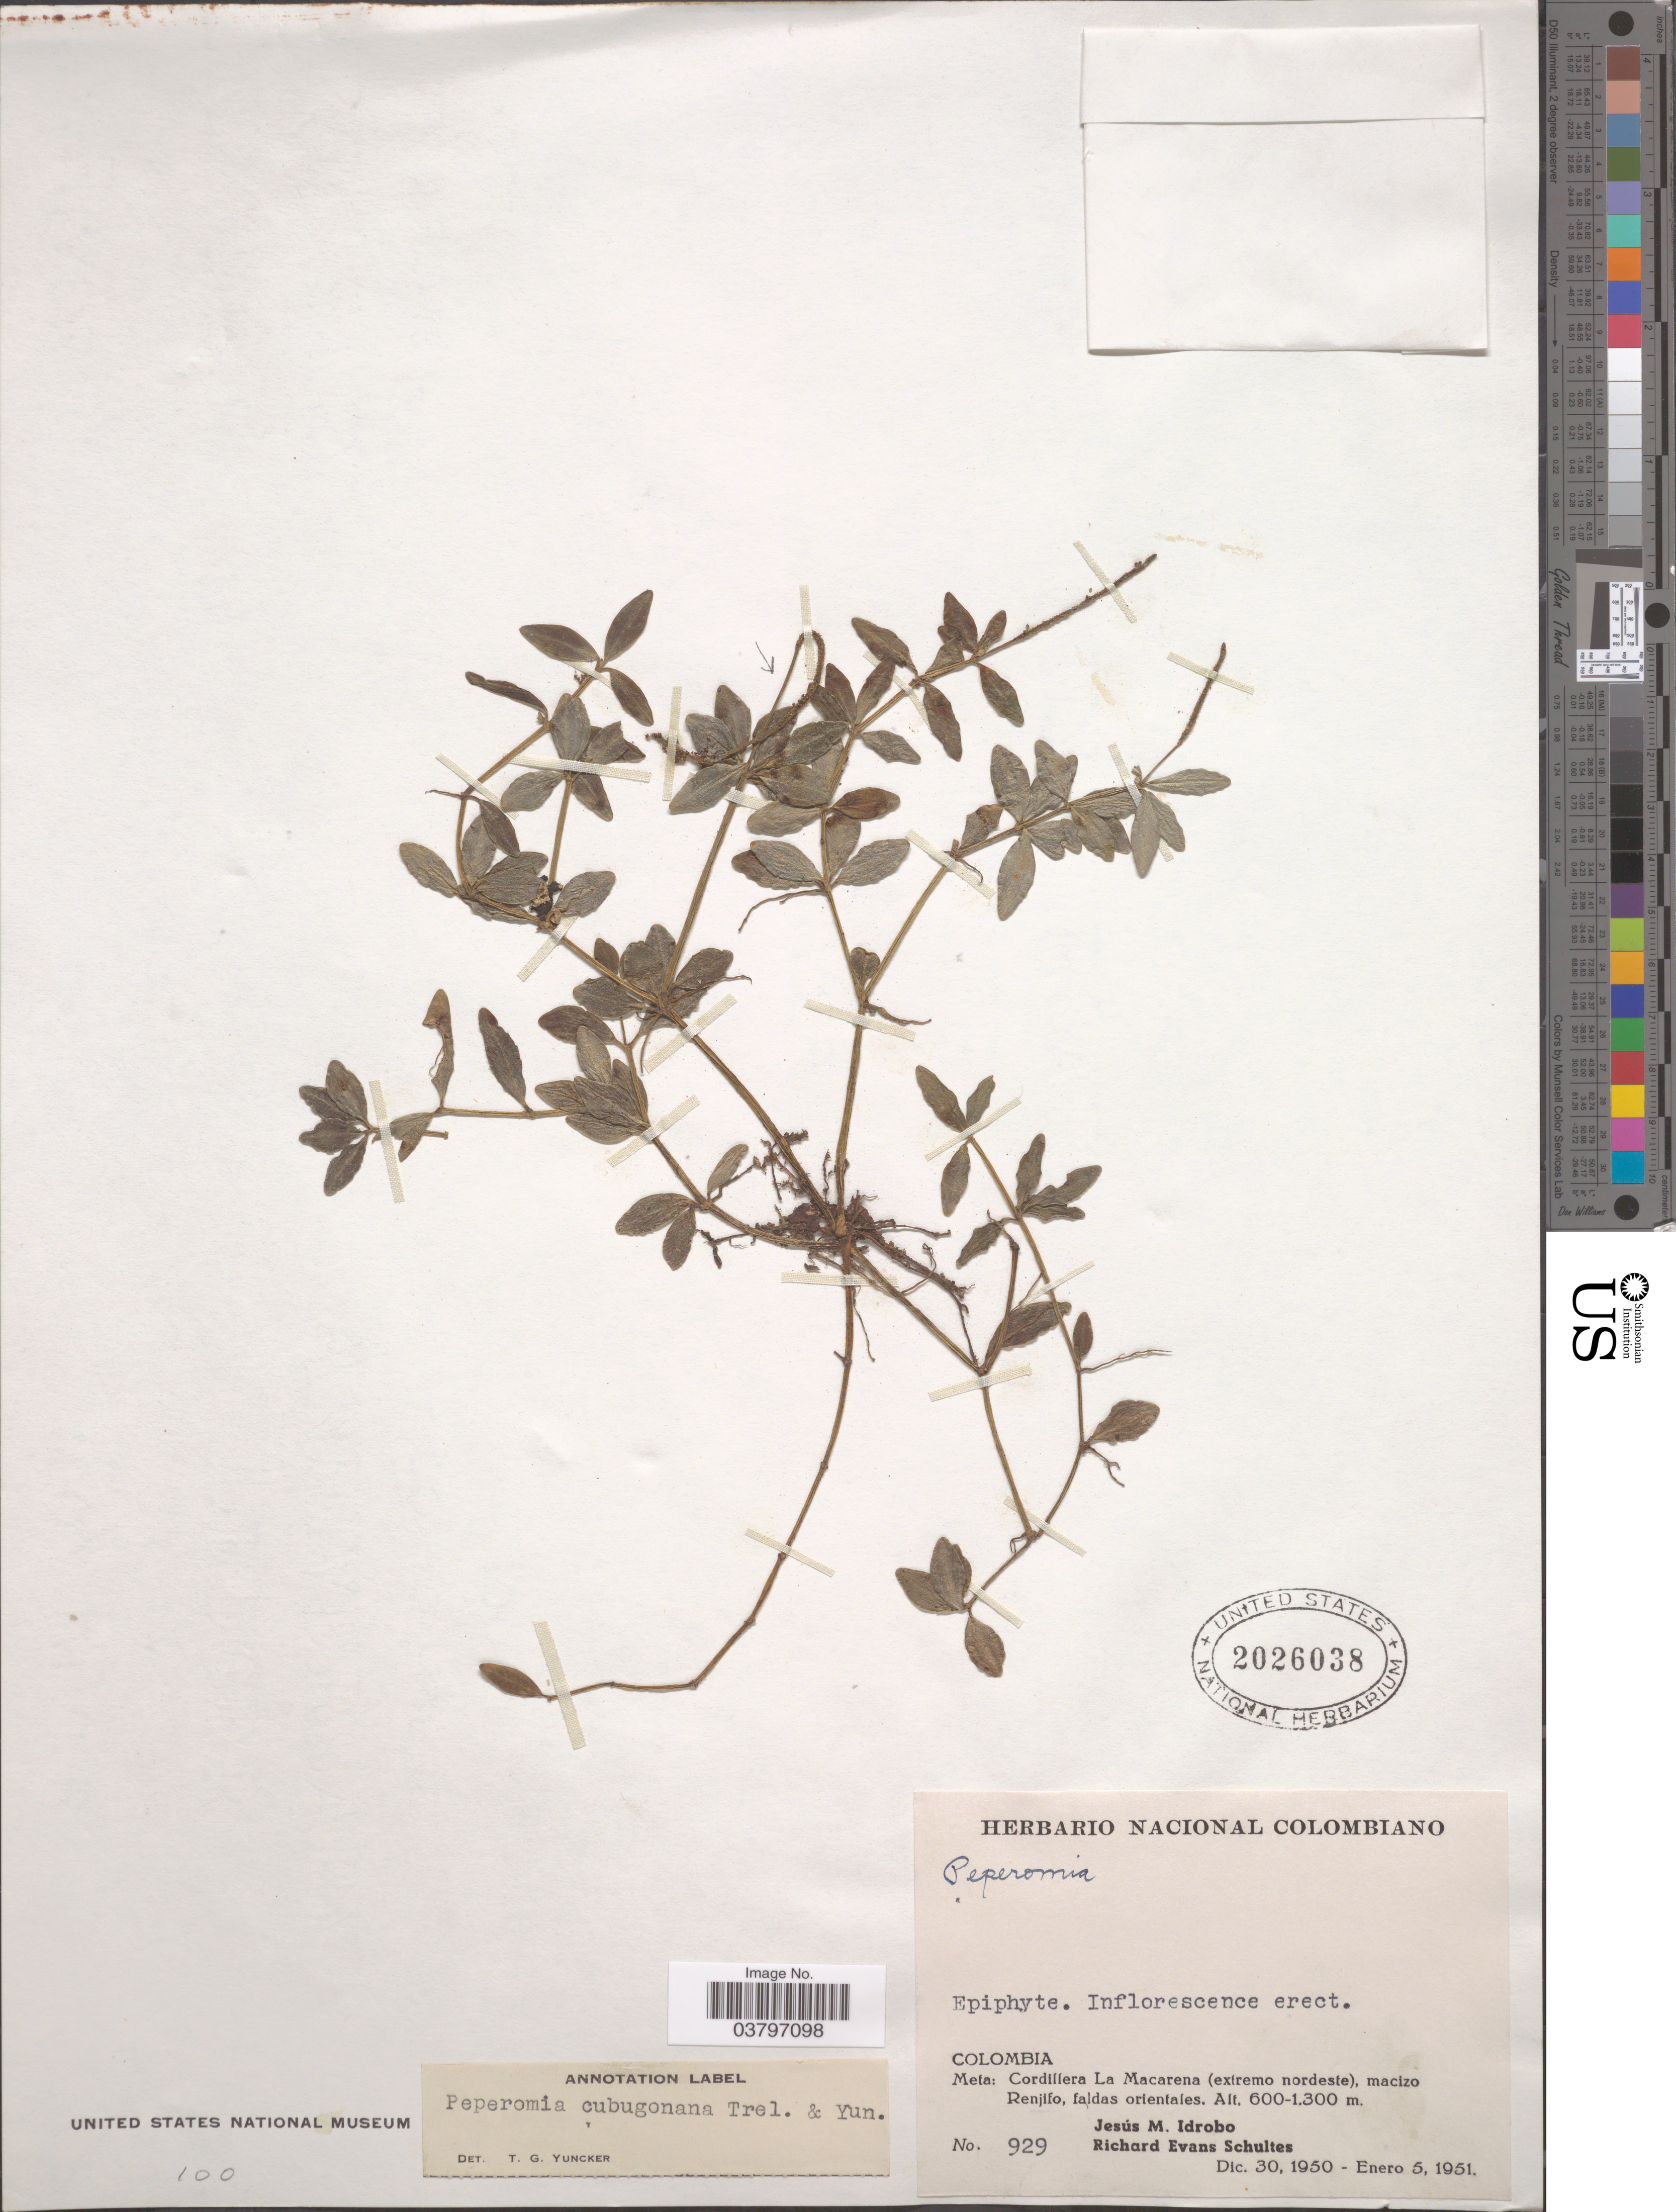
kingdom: Plantae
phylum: Tracheophyta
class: Magnoliopsida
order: Piperales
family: Piperaceae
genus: Peperomia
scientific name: Peperomia cubugonana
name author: Trel. & Yunck.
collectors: J. M. Idrobo & R. E. Schultes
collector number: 929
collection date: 1950-12-30/1951-01-05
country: Colombia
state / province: Meta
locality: Cordillera La Macarena (extremo nordeste), macizo Renjifo, faldas orientales.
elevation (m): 600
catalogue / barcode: US 2026038